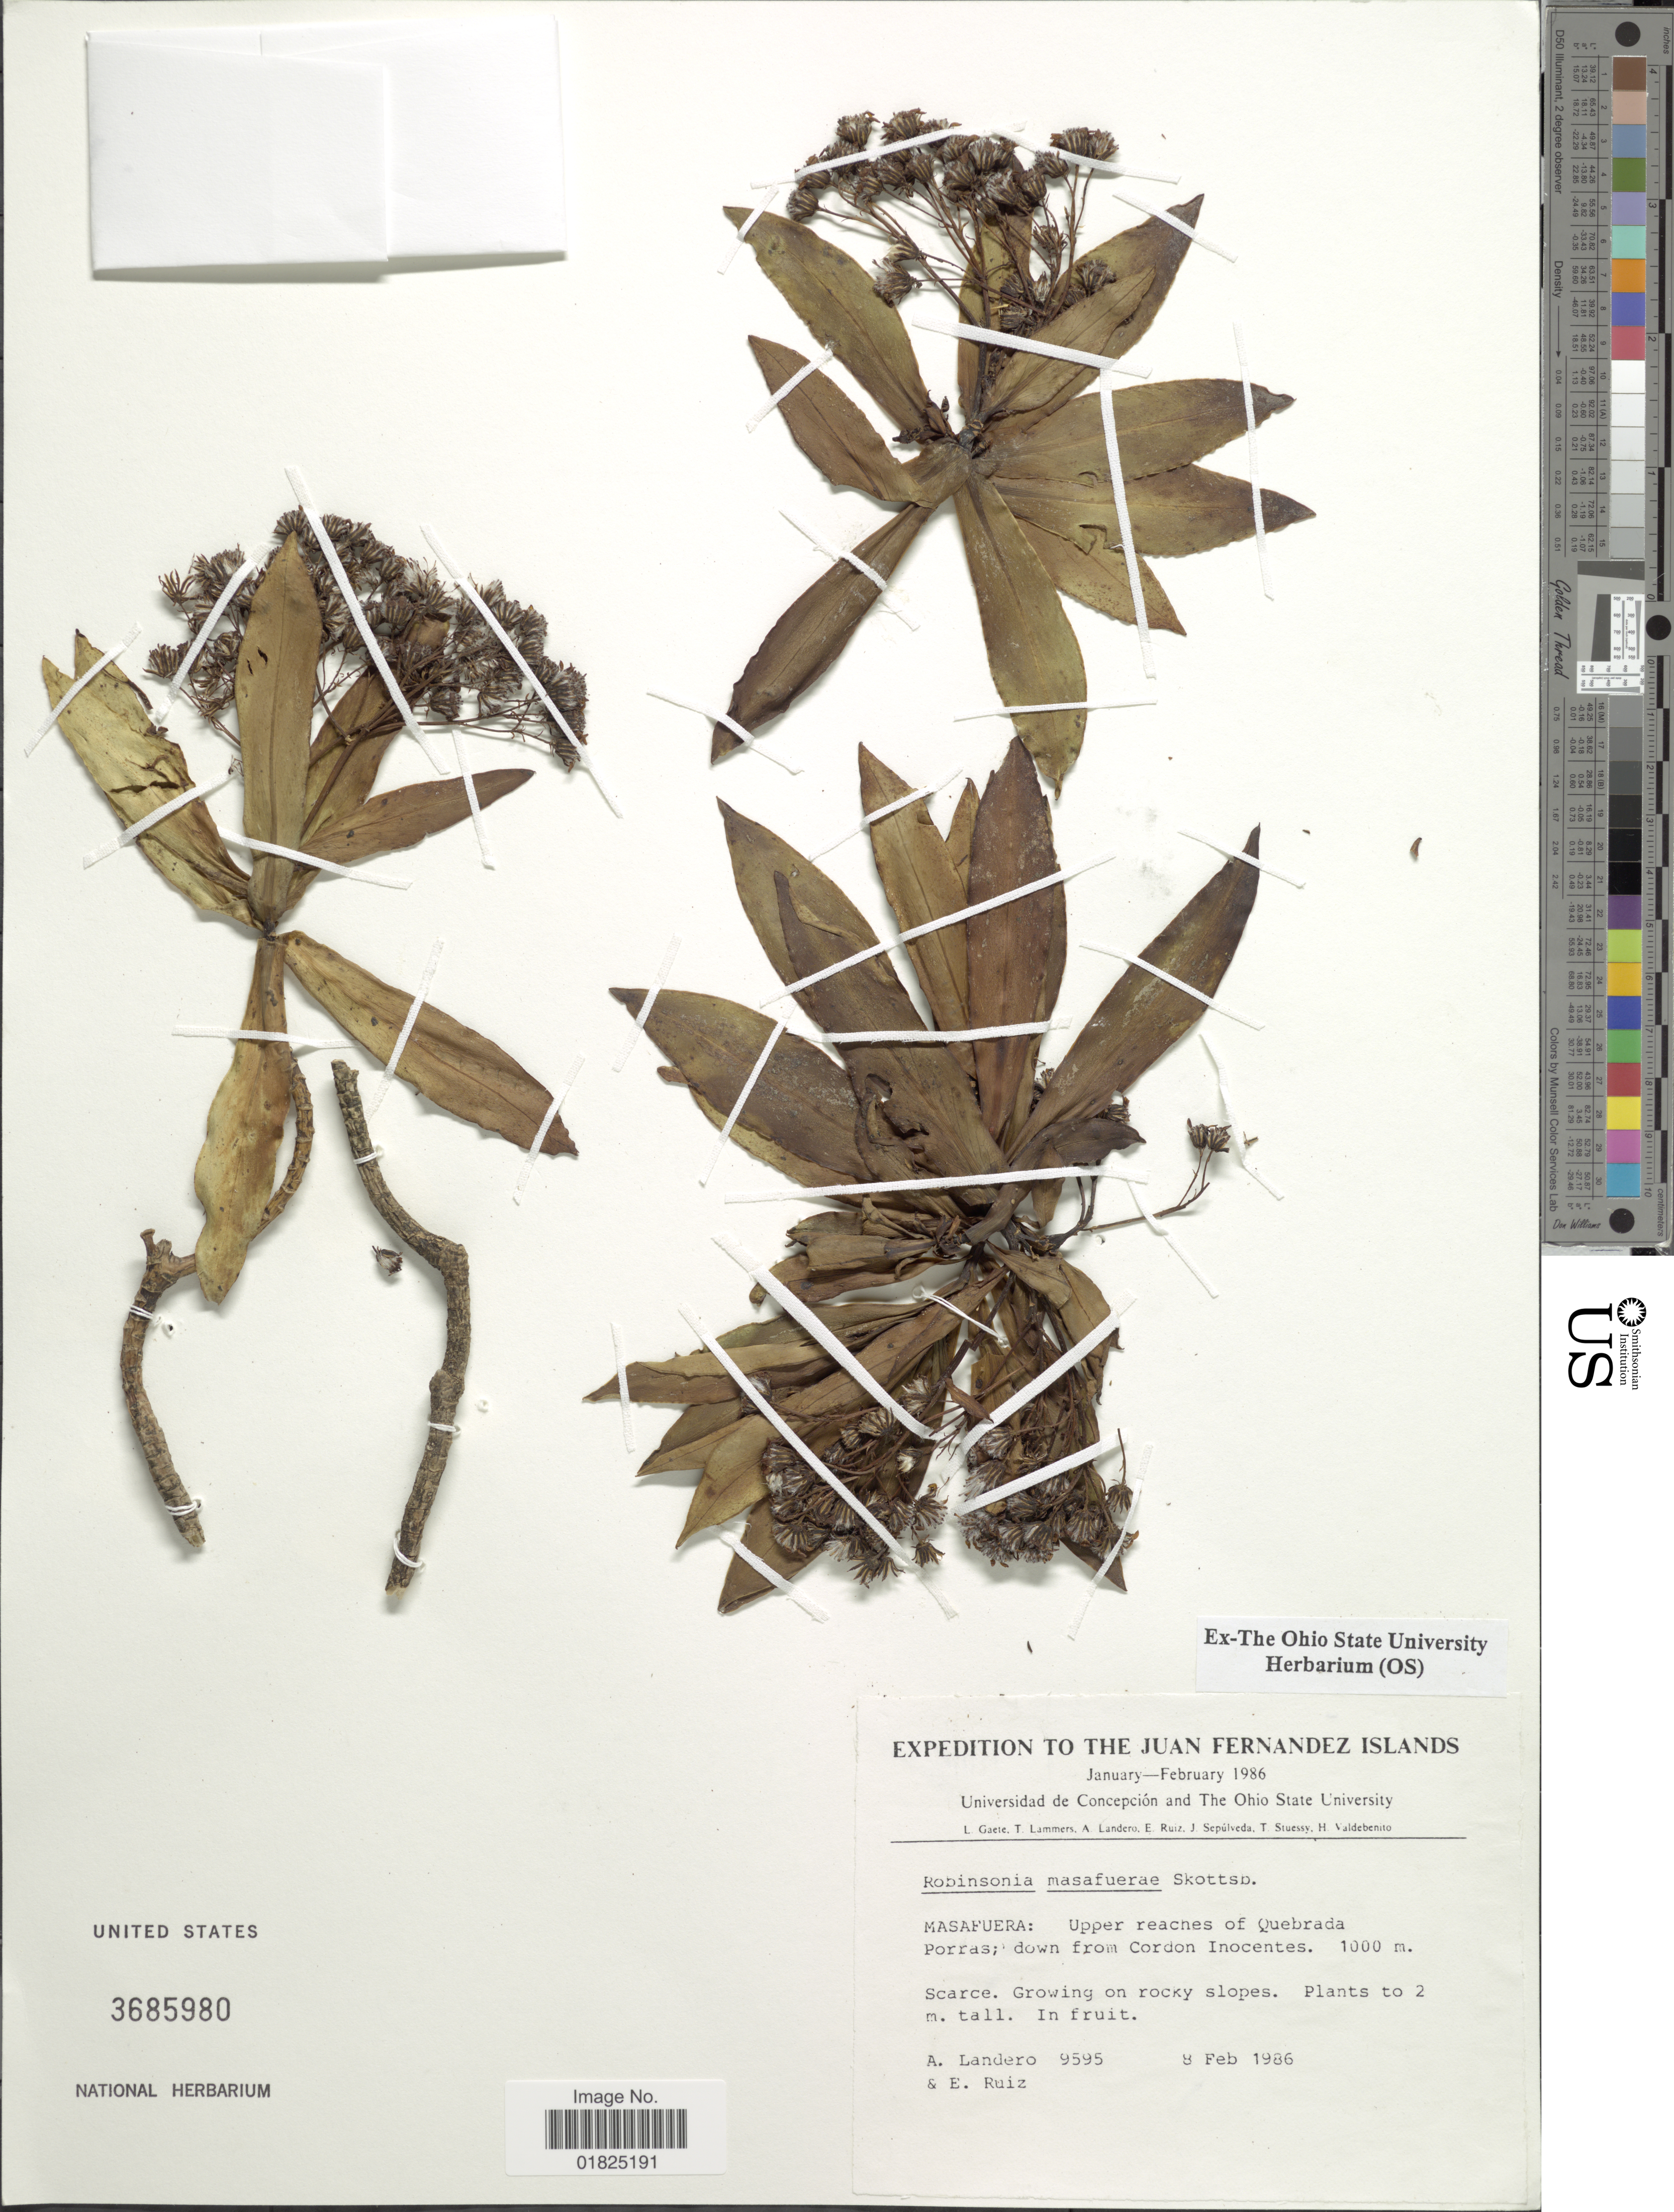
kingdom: Plantae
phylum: Tracheophyta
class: Magnoliopsida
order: Asterales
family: Asteraceae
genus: Robinsonia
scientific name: Robinsonia masafuerae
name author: Skottsb.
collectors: A. Landero & E. Ruiz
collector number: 9595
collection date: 1986-02-08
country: Chile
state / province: Valparaíso (V)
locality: Masafuera: upper reaches of Quebrada Porras, down from Cordon Inocentes. Juan Fernandez islands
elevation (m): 1000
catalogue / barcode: US 3685980